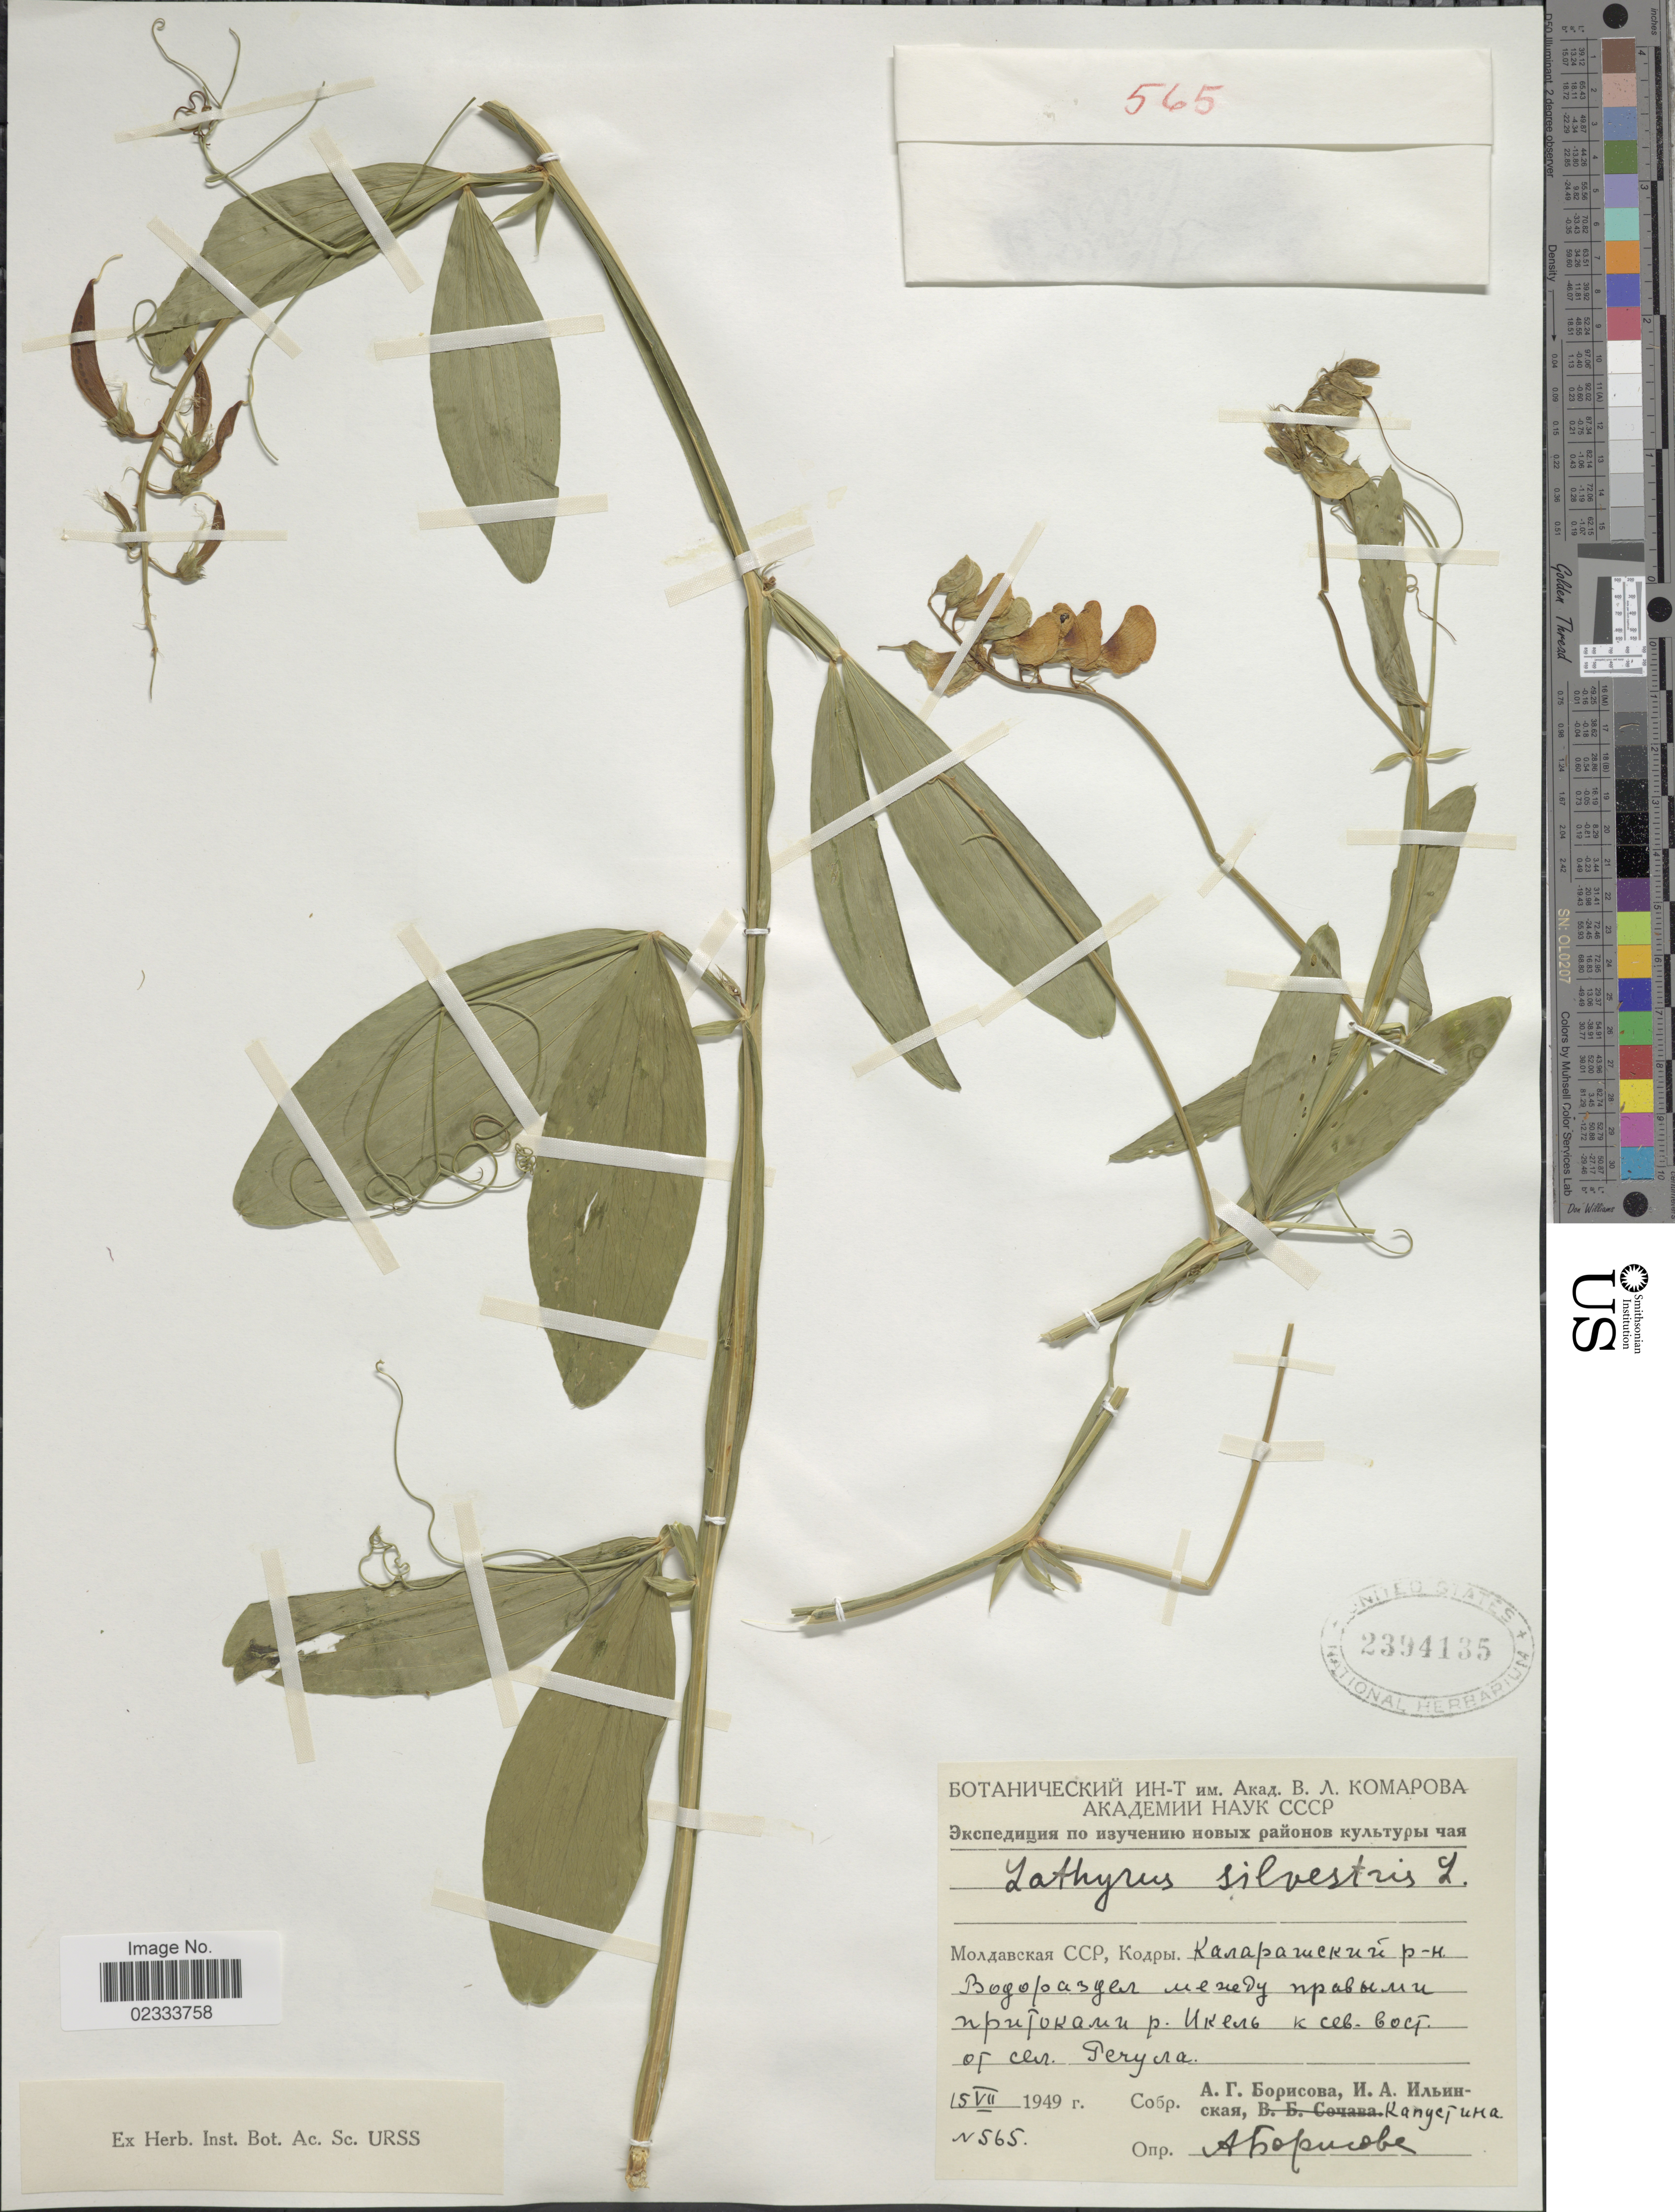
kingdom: Plantae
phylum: Tracheophyta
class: Magnoliopsida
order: Fabales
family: Fabaceae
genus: Lathyrus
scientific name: Lathyrus sylvestris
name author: L.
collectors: Collector illegible, Collector illegible & Collector illegible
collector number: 565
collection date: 1949-07-15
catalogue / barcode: US 2394135